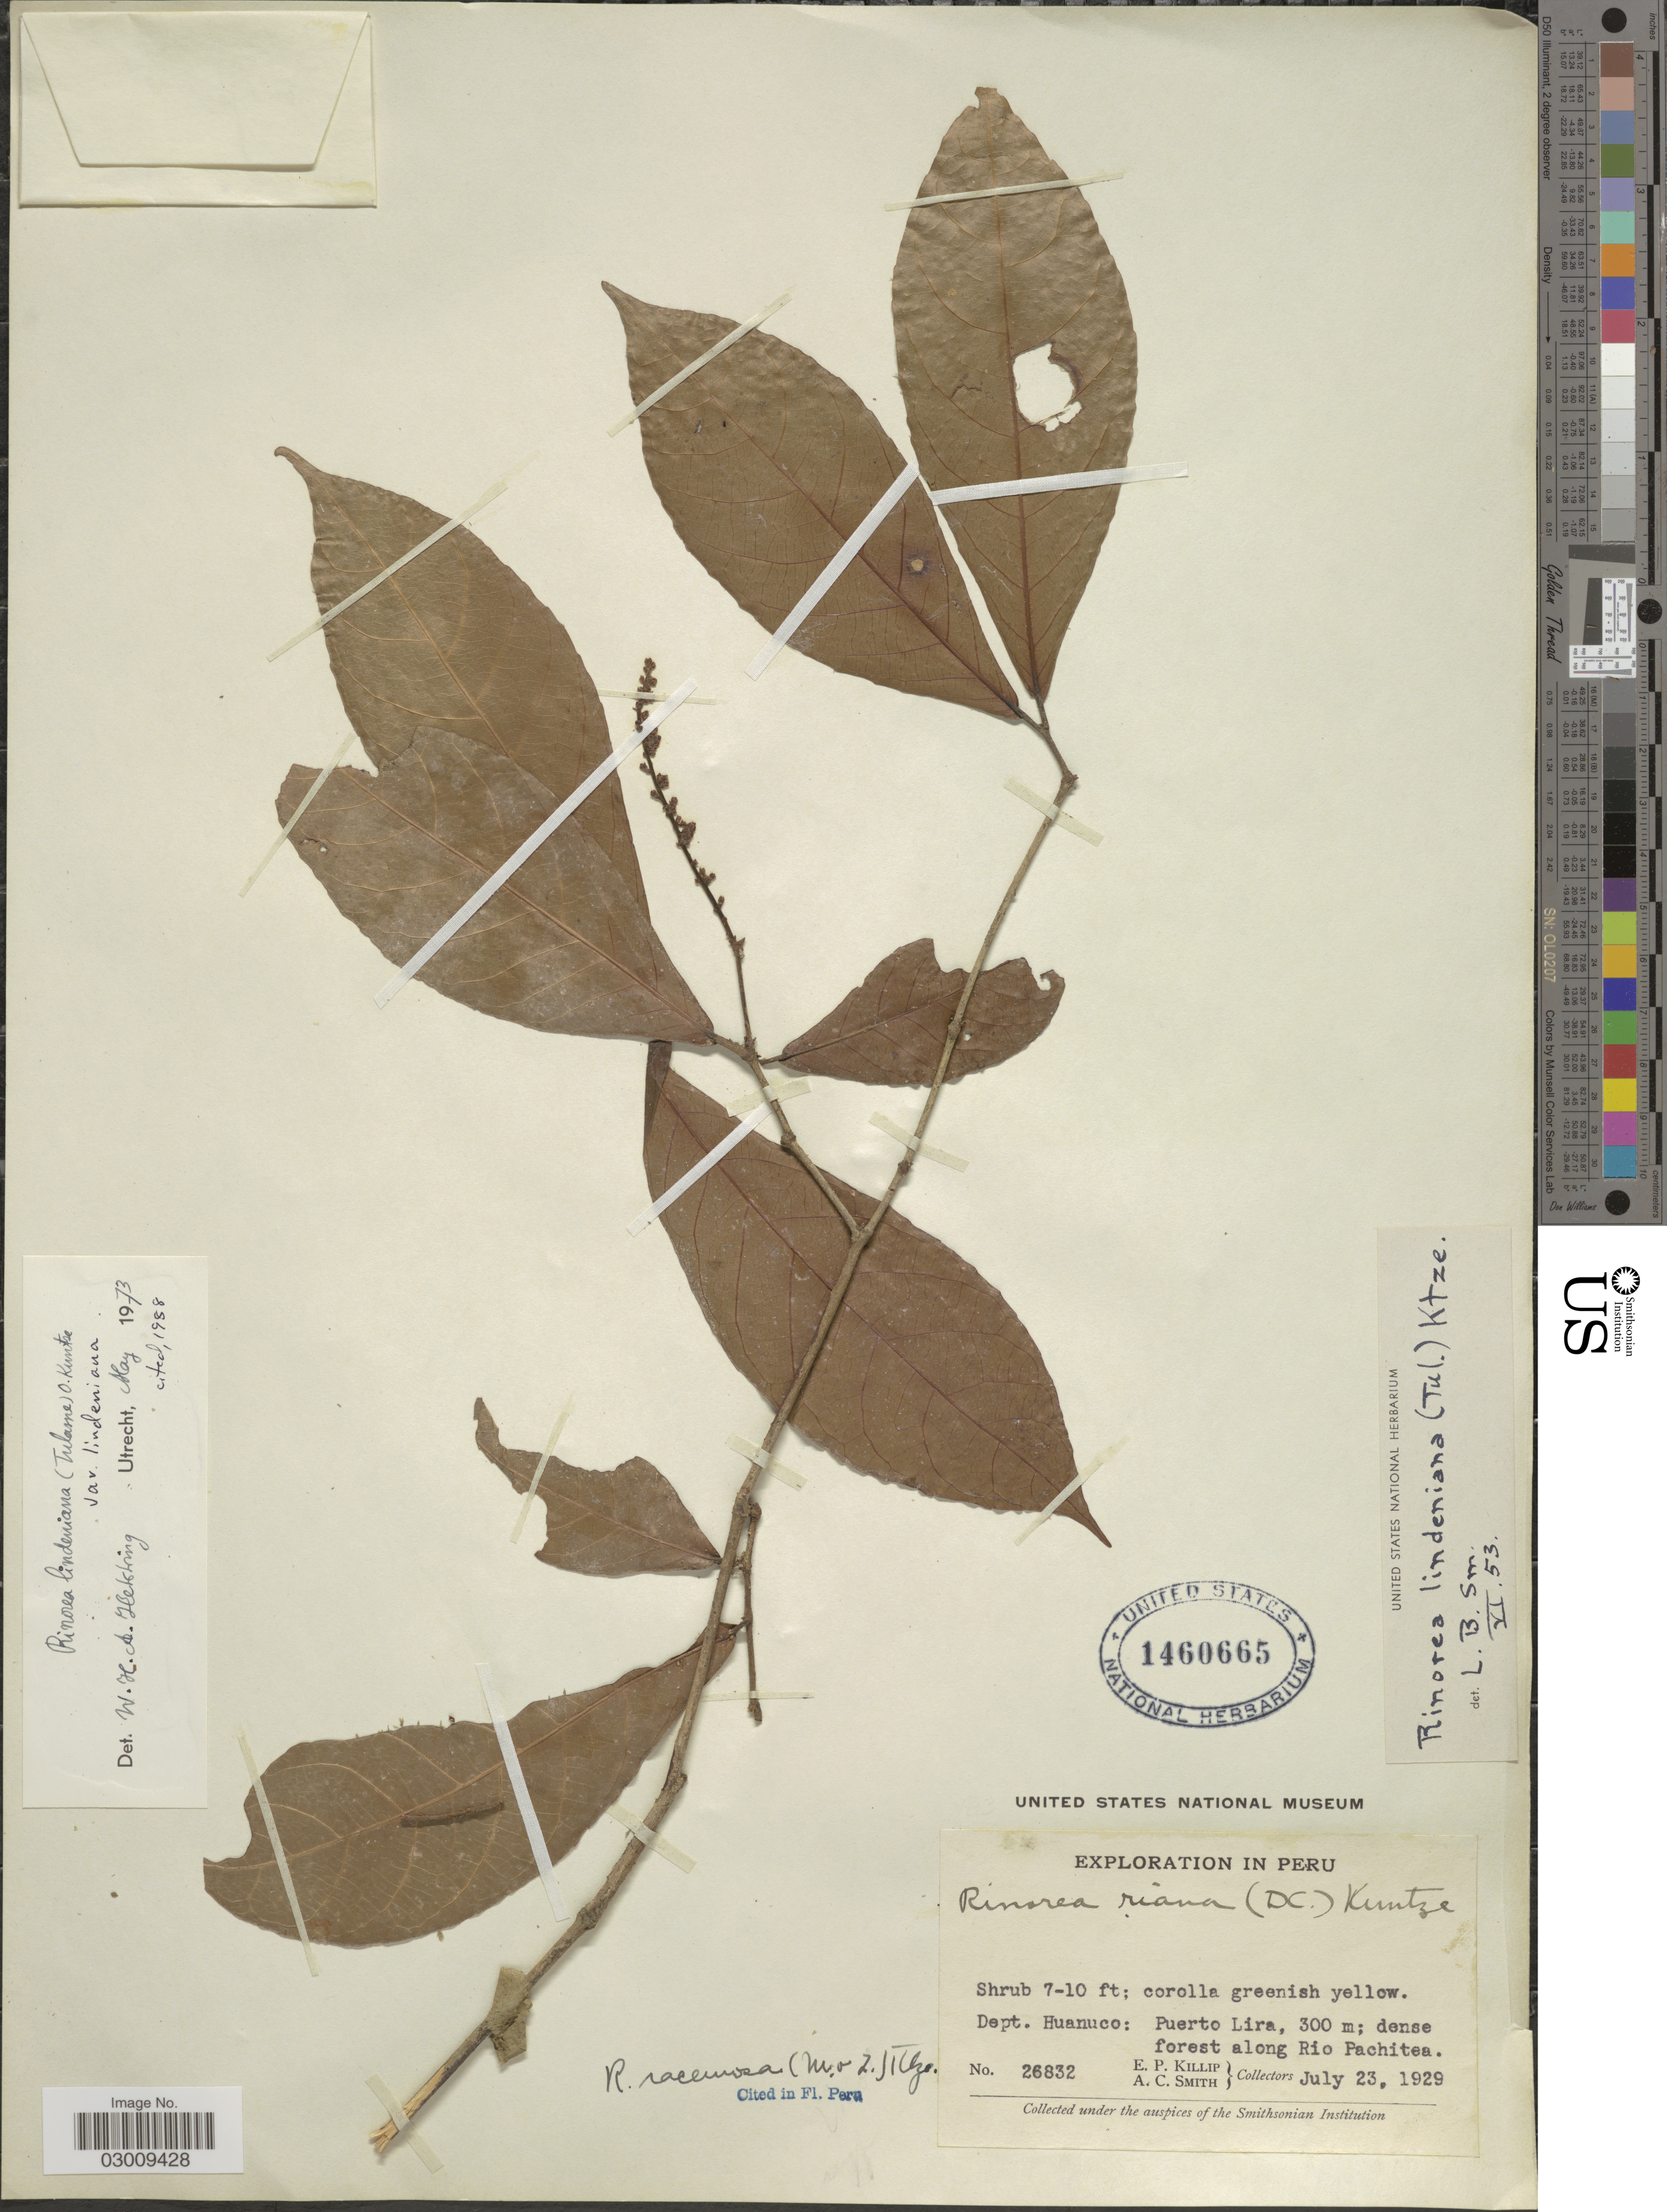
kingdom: Plantae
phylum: Tracheophyta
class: Magnoliopsida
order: Malpighiales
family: Violaceae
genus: Rinorea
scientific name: Rinorea lindeniana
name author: (Tul.) Kuntze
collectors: E. P. Killip & A. C. Smith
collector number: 26832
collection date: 1929-07-23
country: Peru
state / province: Huánuco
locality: Dept. Huanuco: Puerto Lira; dense forest along Rio Pachitea.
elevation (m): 300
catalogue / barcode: US 1460665